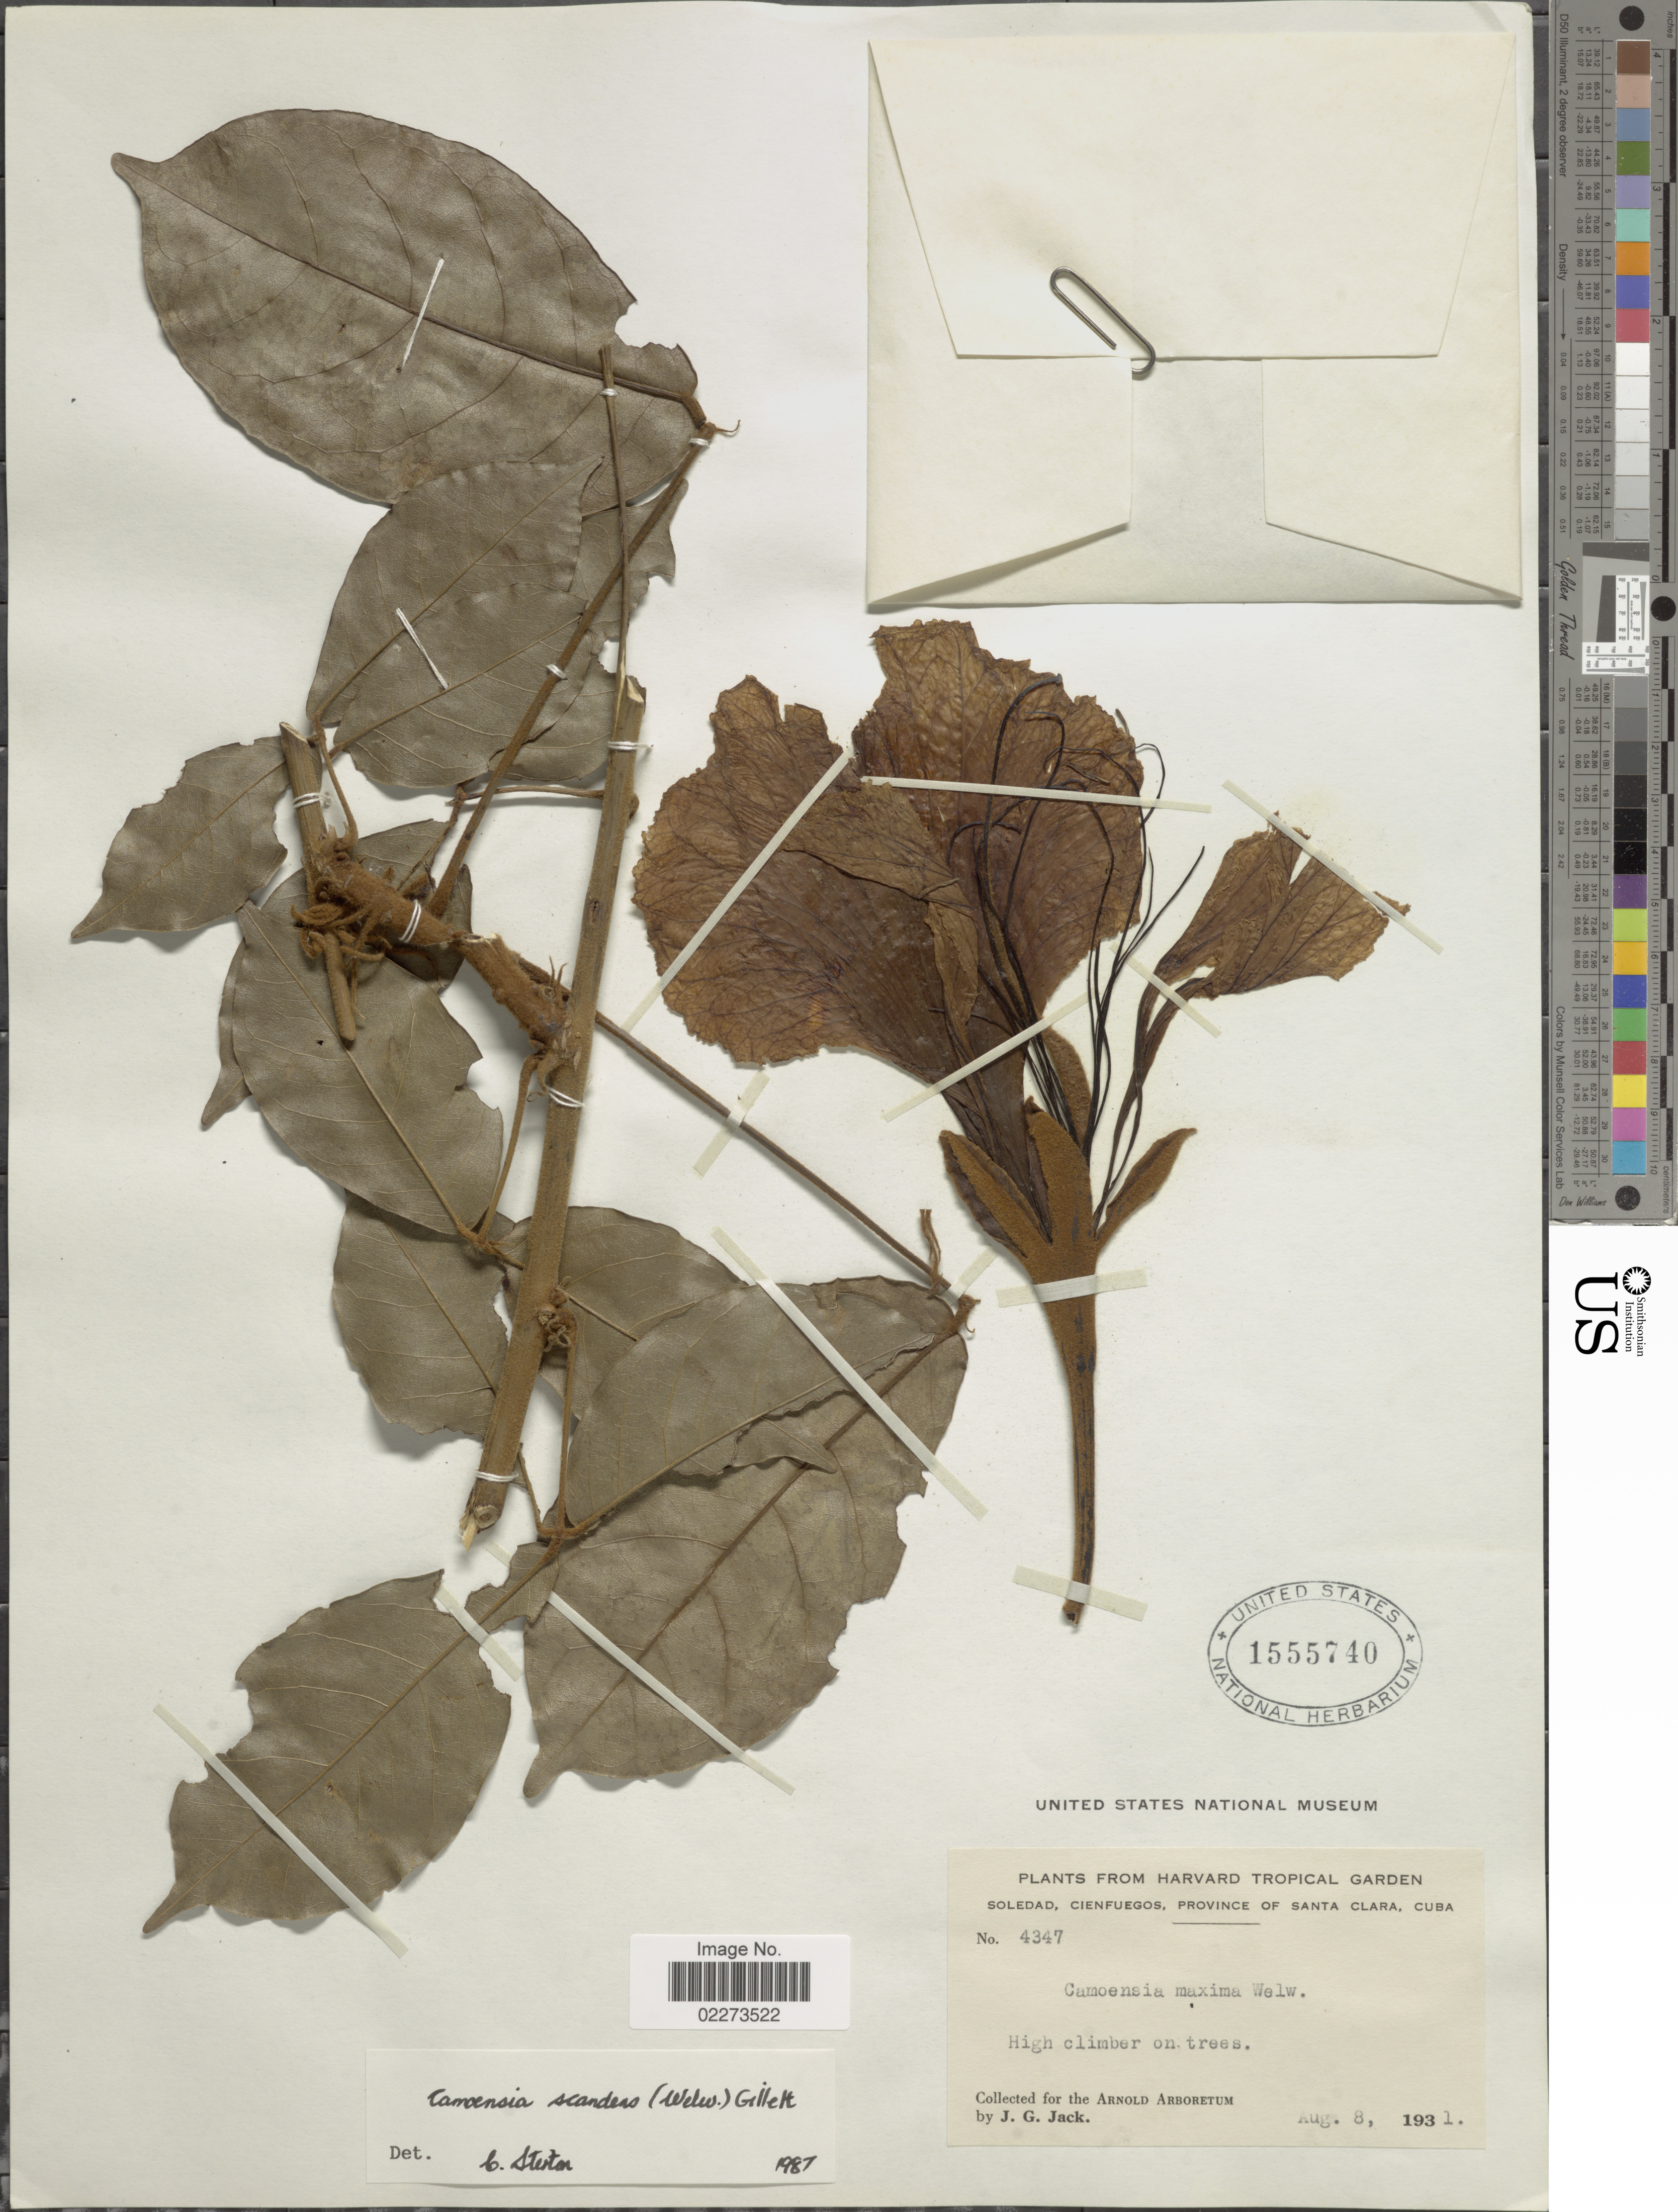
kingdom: Plantae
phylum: Tracheophyta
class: Magnoliopsida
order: Fabales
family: Fabaceae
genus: Camoensia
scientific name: Camoensia scandens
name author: (Welw.) J.B. Gillett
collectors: J. G. Jack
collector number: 4347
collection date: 1931-08-08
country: Cuba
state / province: Las Villas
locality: Soledad, Cienfuegos, Province of Santa Clara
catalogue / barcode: US 1555740